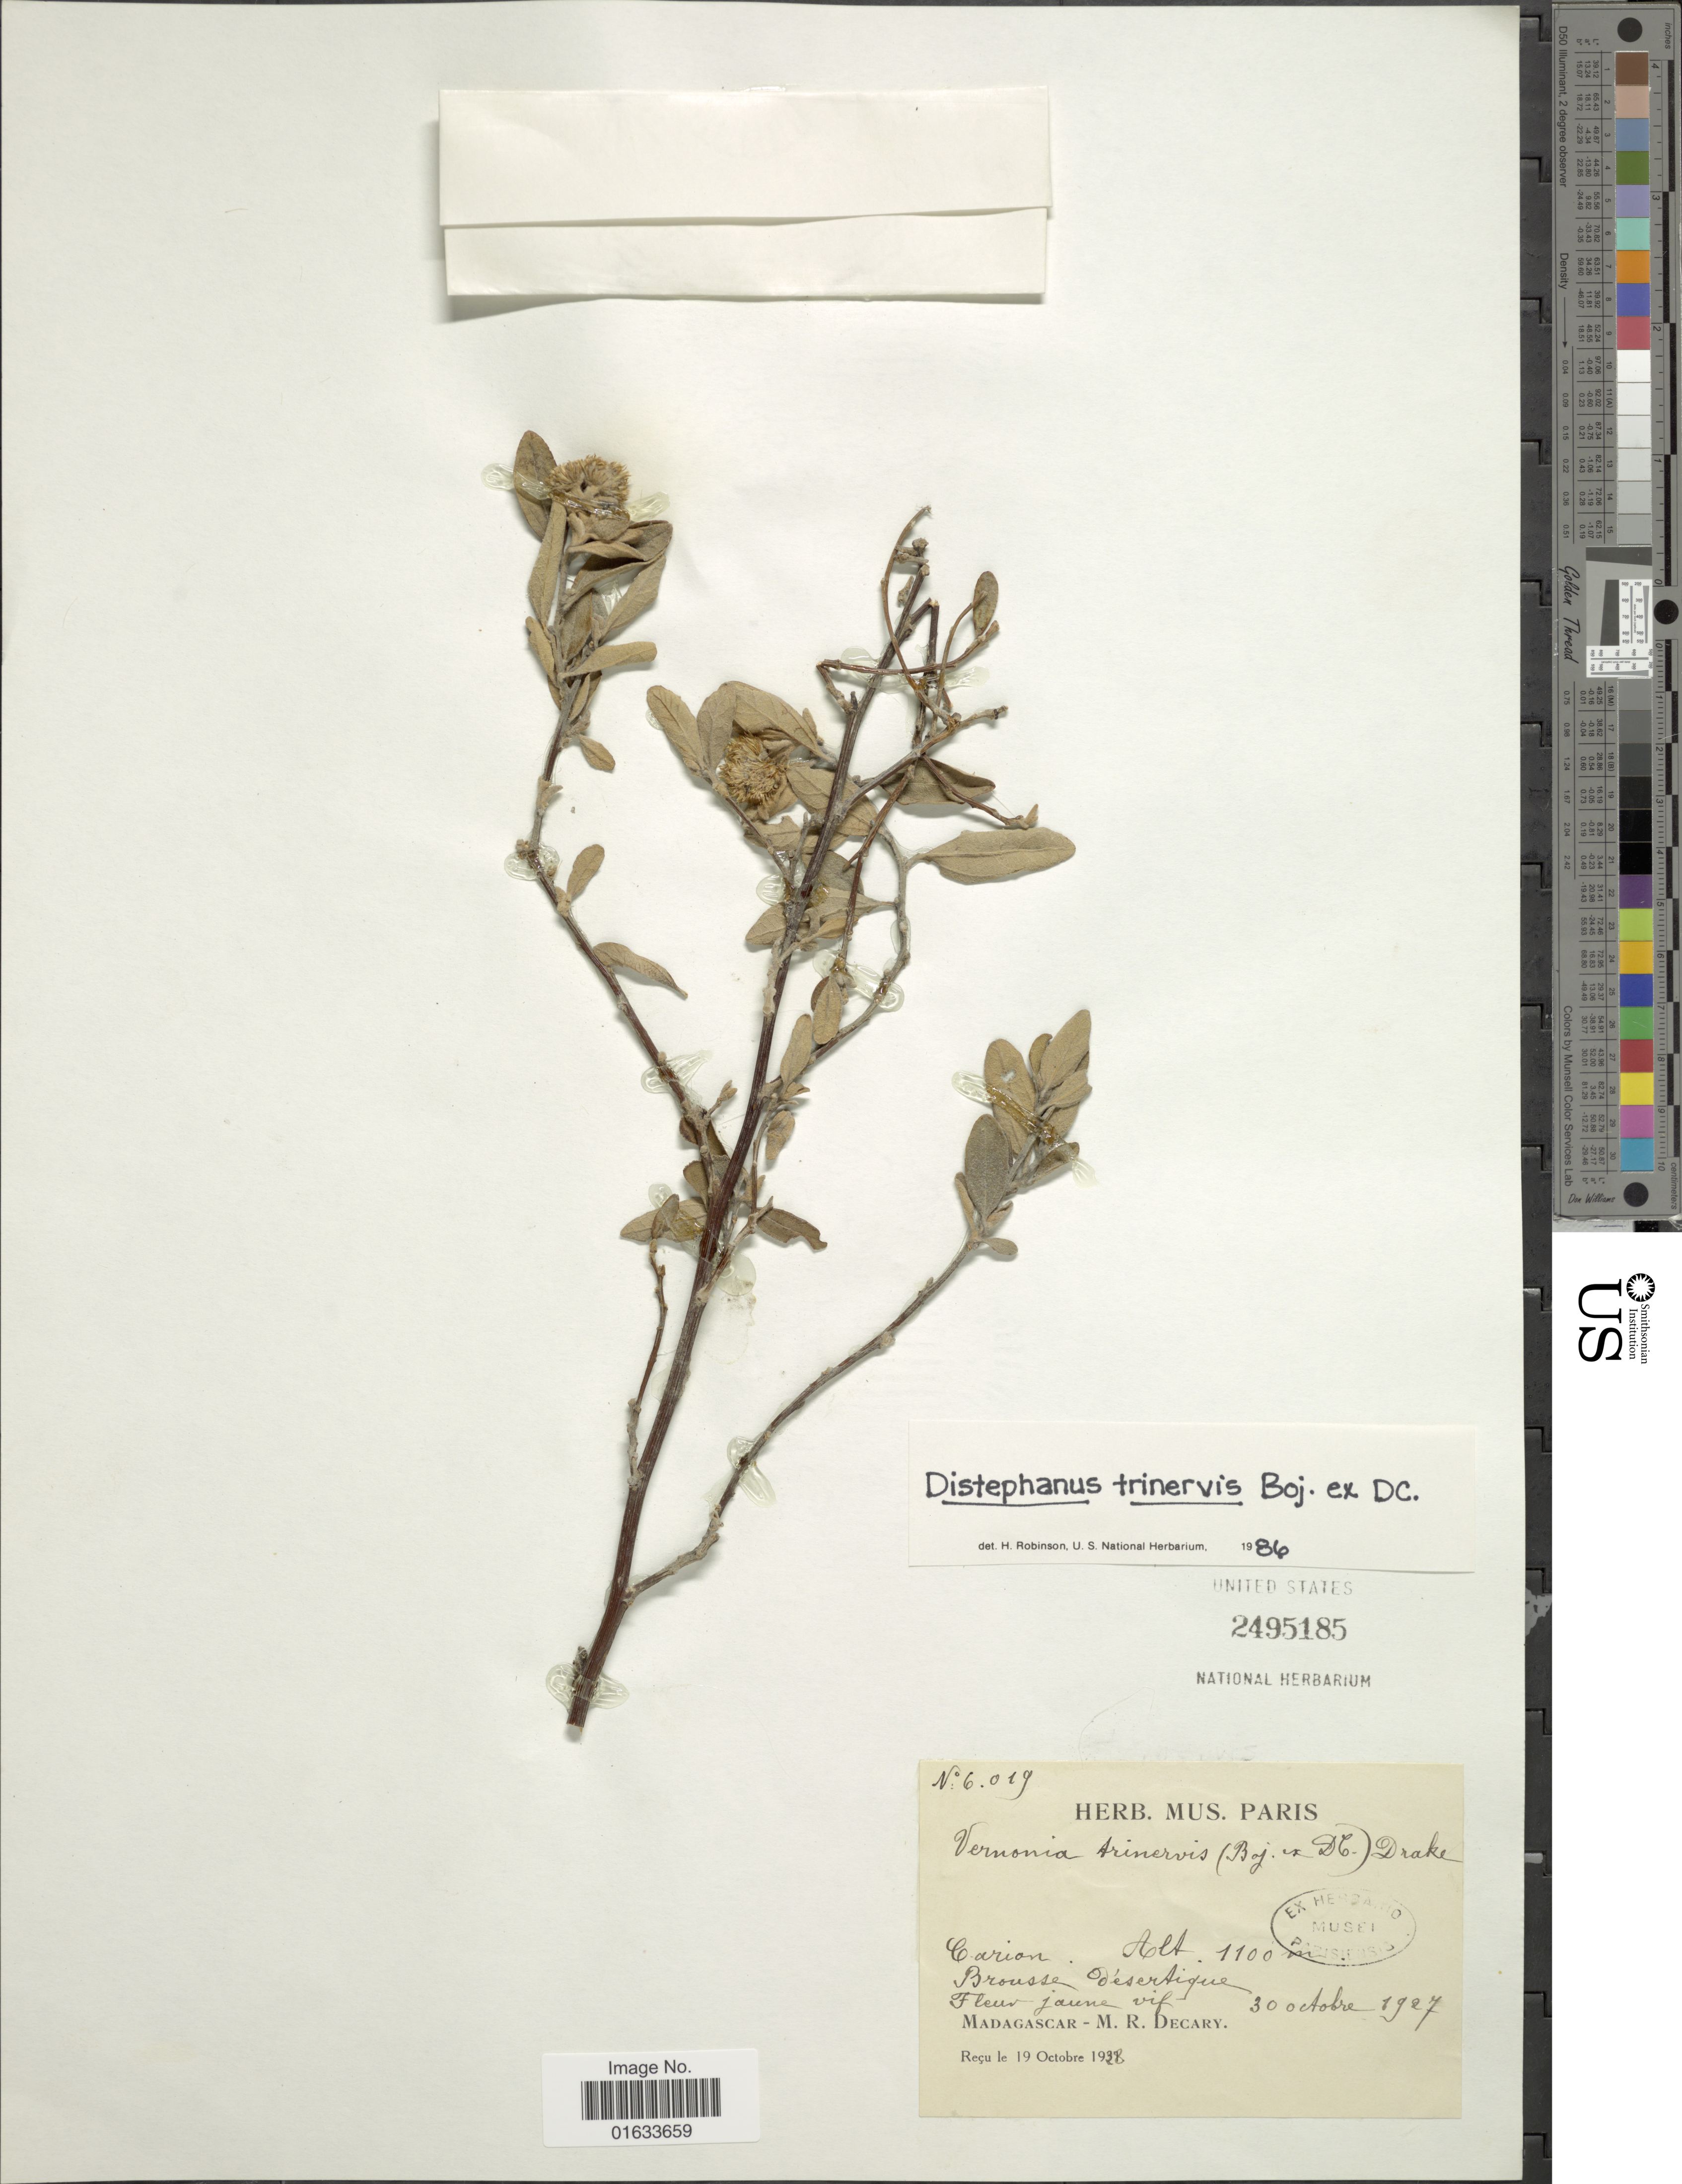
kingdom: Plantae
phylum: Tracheophyta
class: Magnoliopsida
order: Asterales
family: Asteraceae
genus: Distephanus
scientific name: Distephanus trinervis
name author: Bojer ex DC.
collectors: R. Decary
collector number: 6019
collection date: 1927-10-30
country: Madagascar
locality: Carion. Brousse d'esertique.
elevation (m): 1100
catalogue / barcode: US 2495185